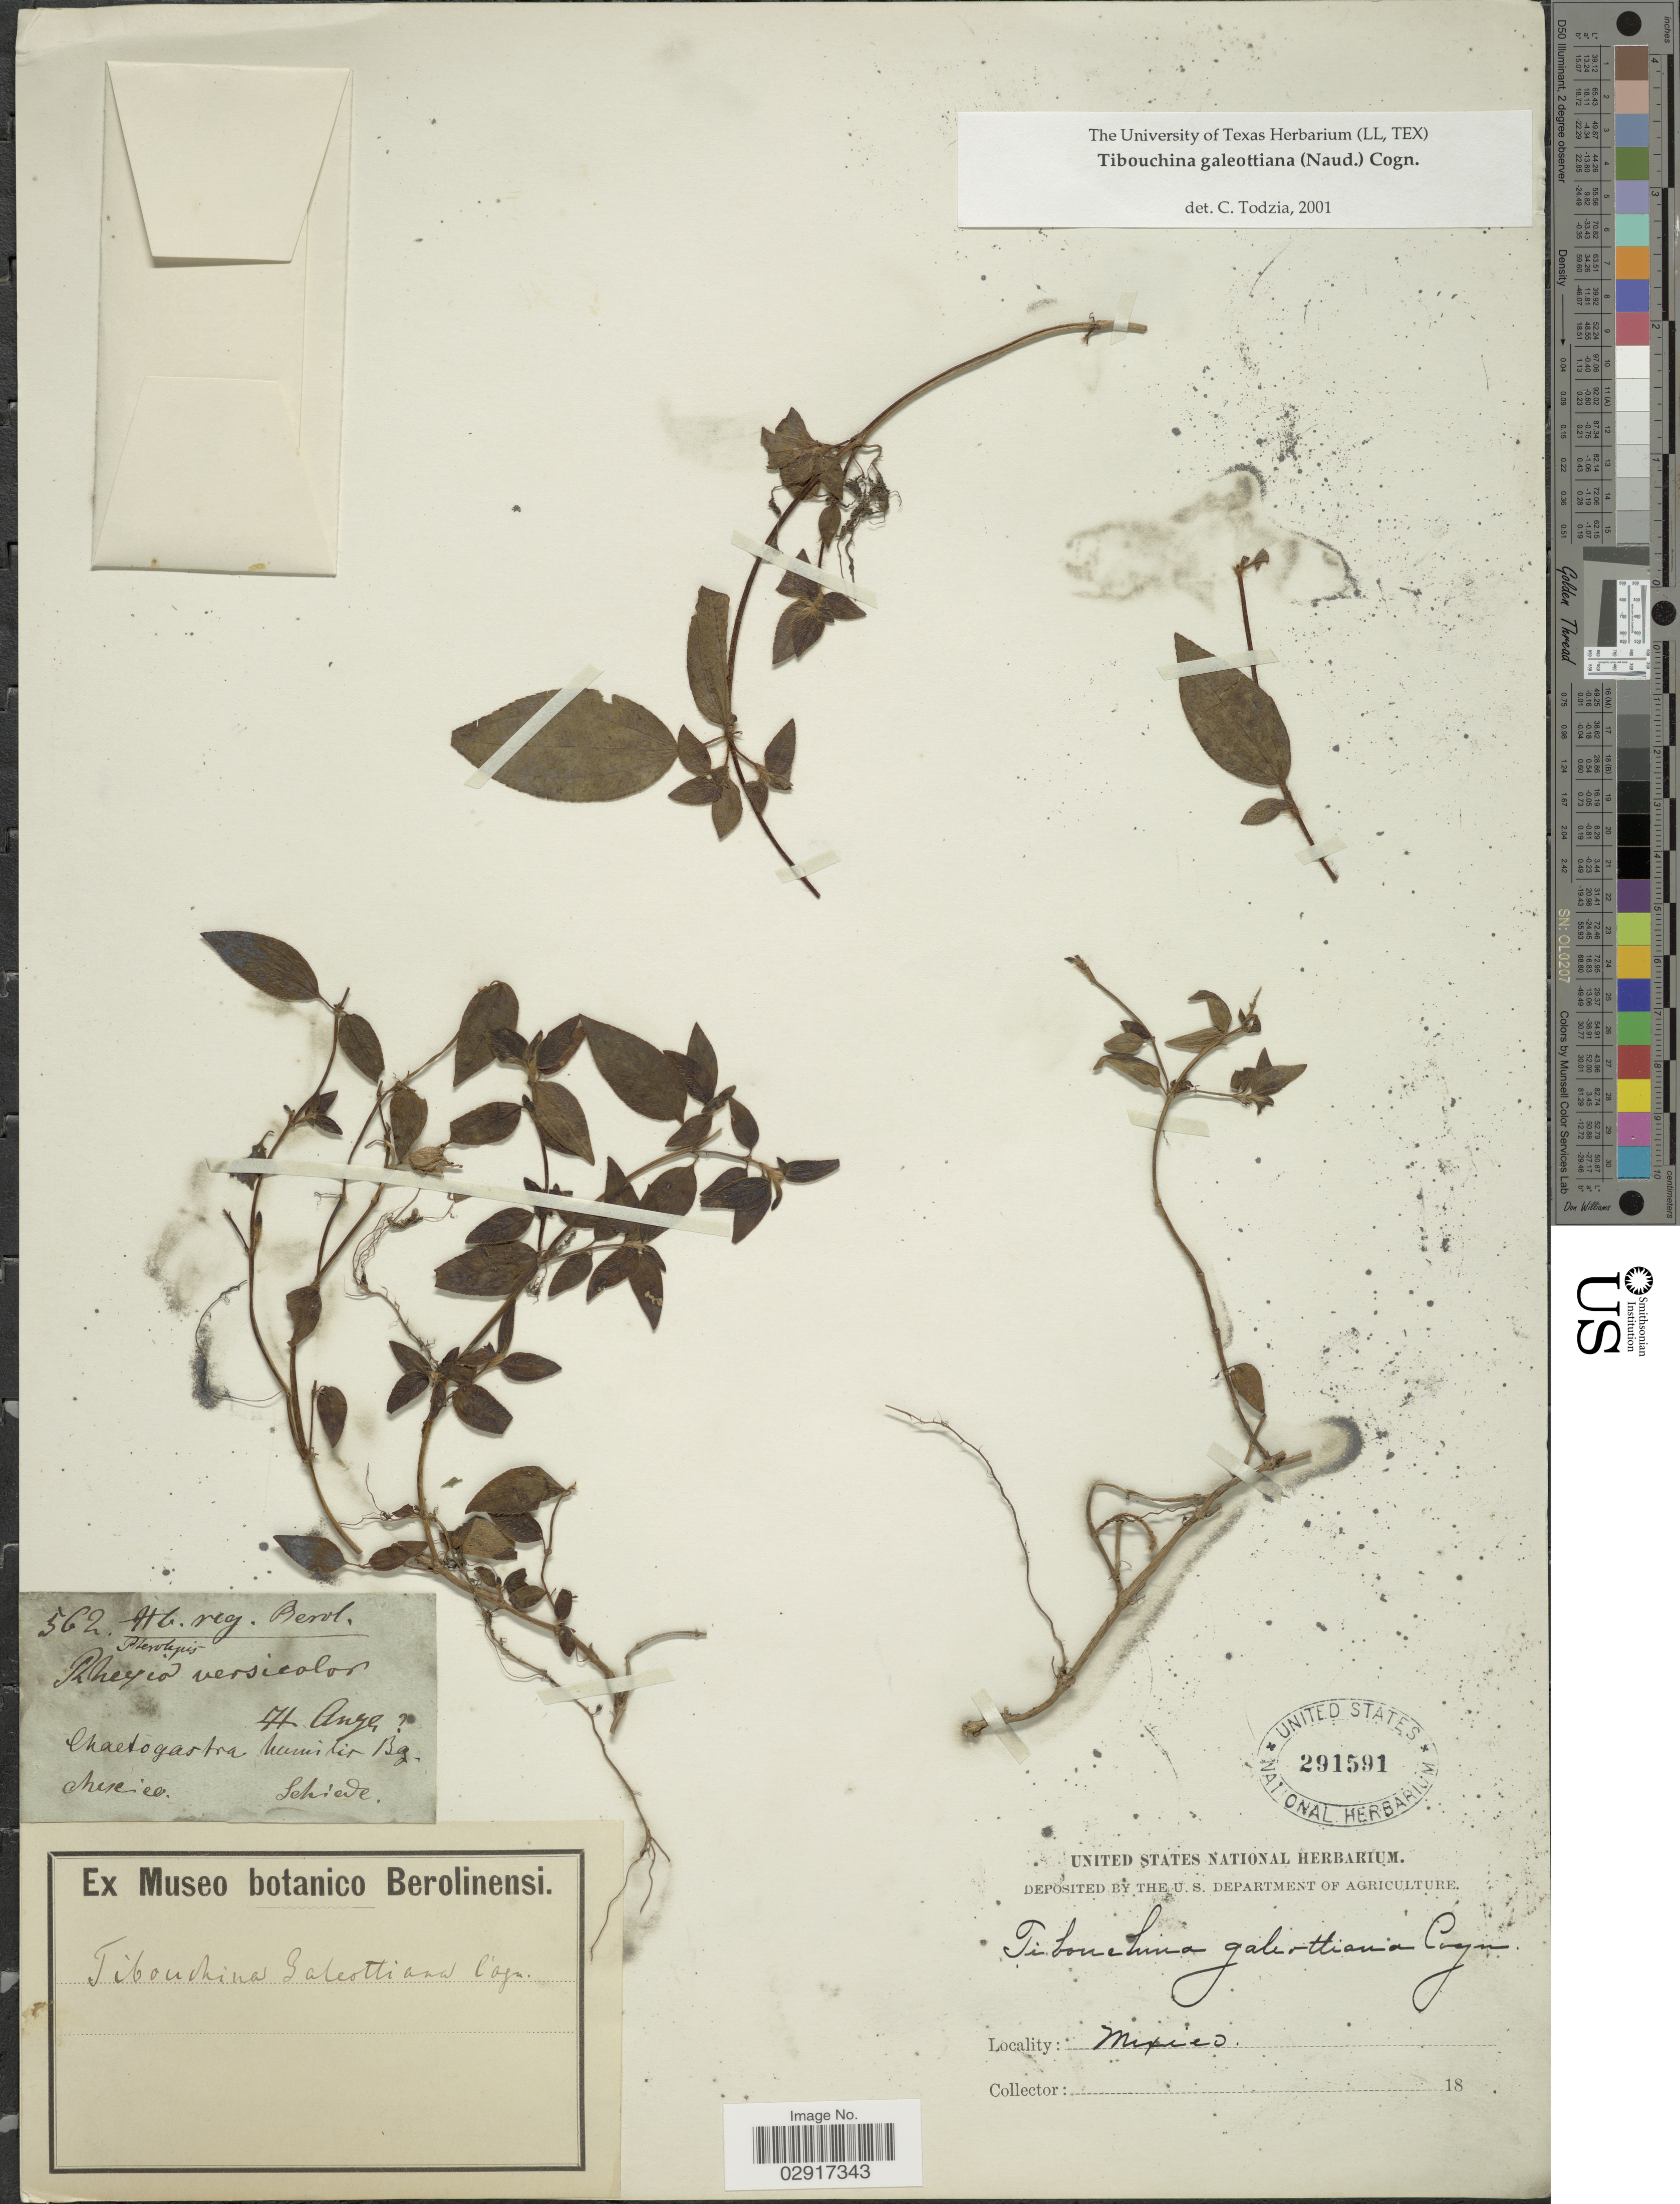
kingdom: Plantae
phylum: Tracheophyta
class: Magnoliopsida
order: Myrtales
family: Melastomataceae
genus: Chaetogastra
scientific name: Chaetogastra galeottiana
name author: (Naudin) P.J.F. Guim. & Michelang.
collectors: Schiede, --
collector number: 562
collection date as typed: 18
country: Mexico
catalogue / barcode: US 291591